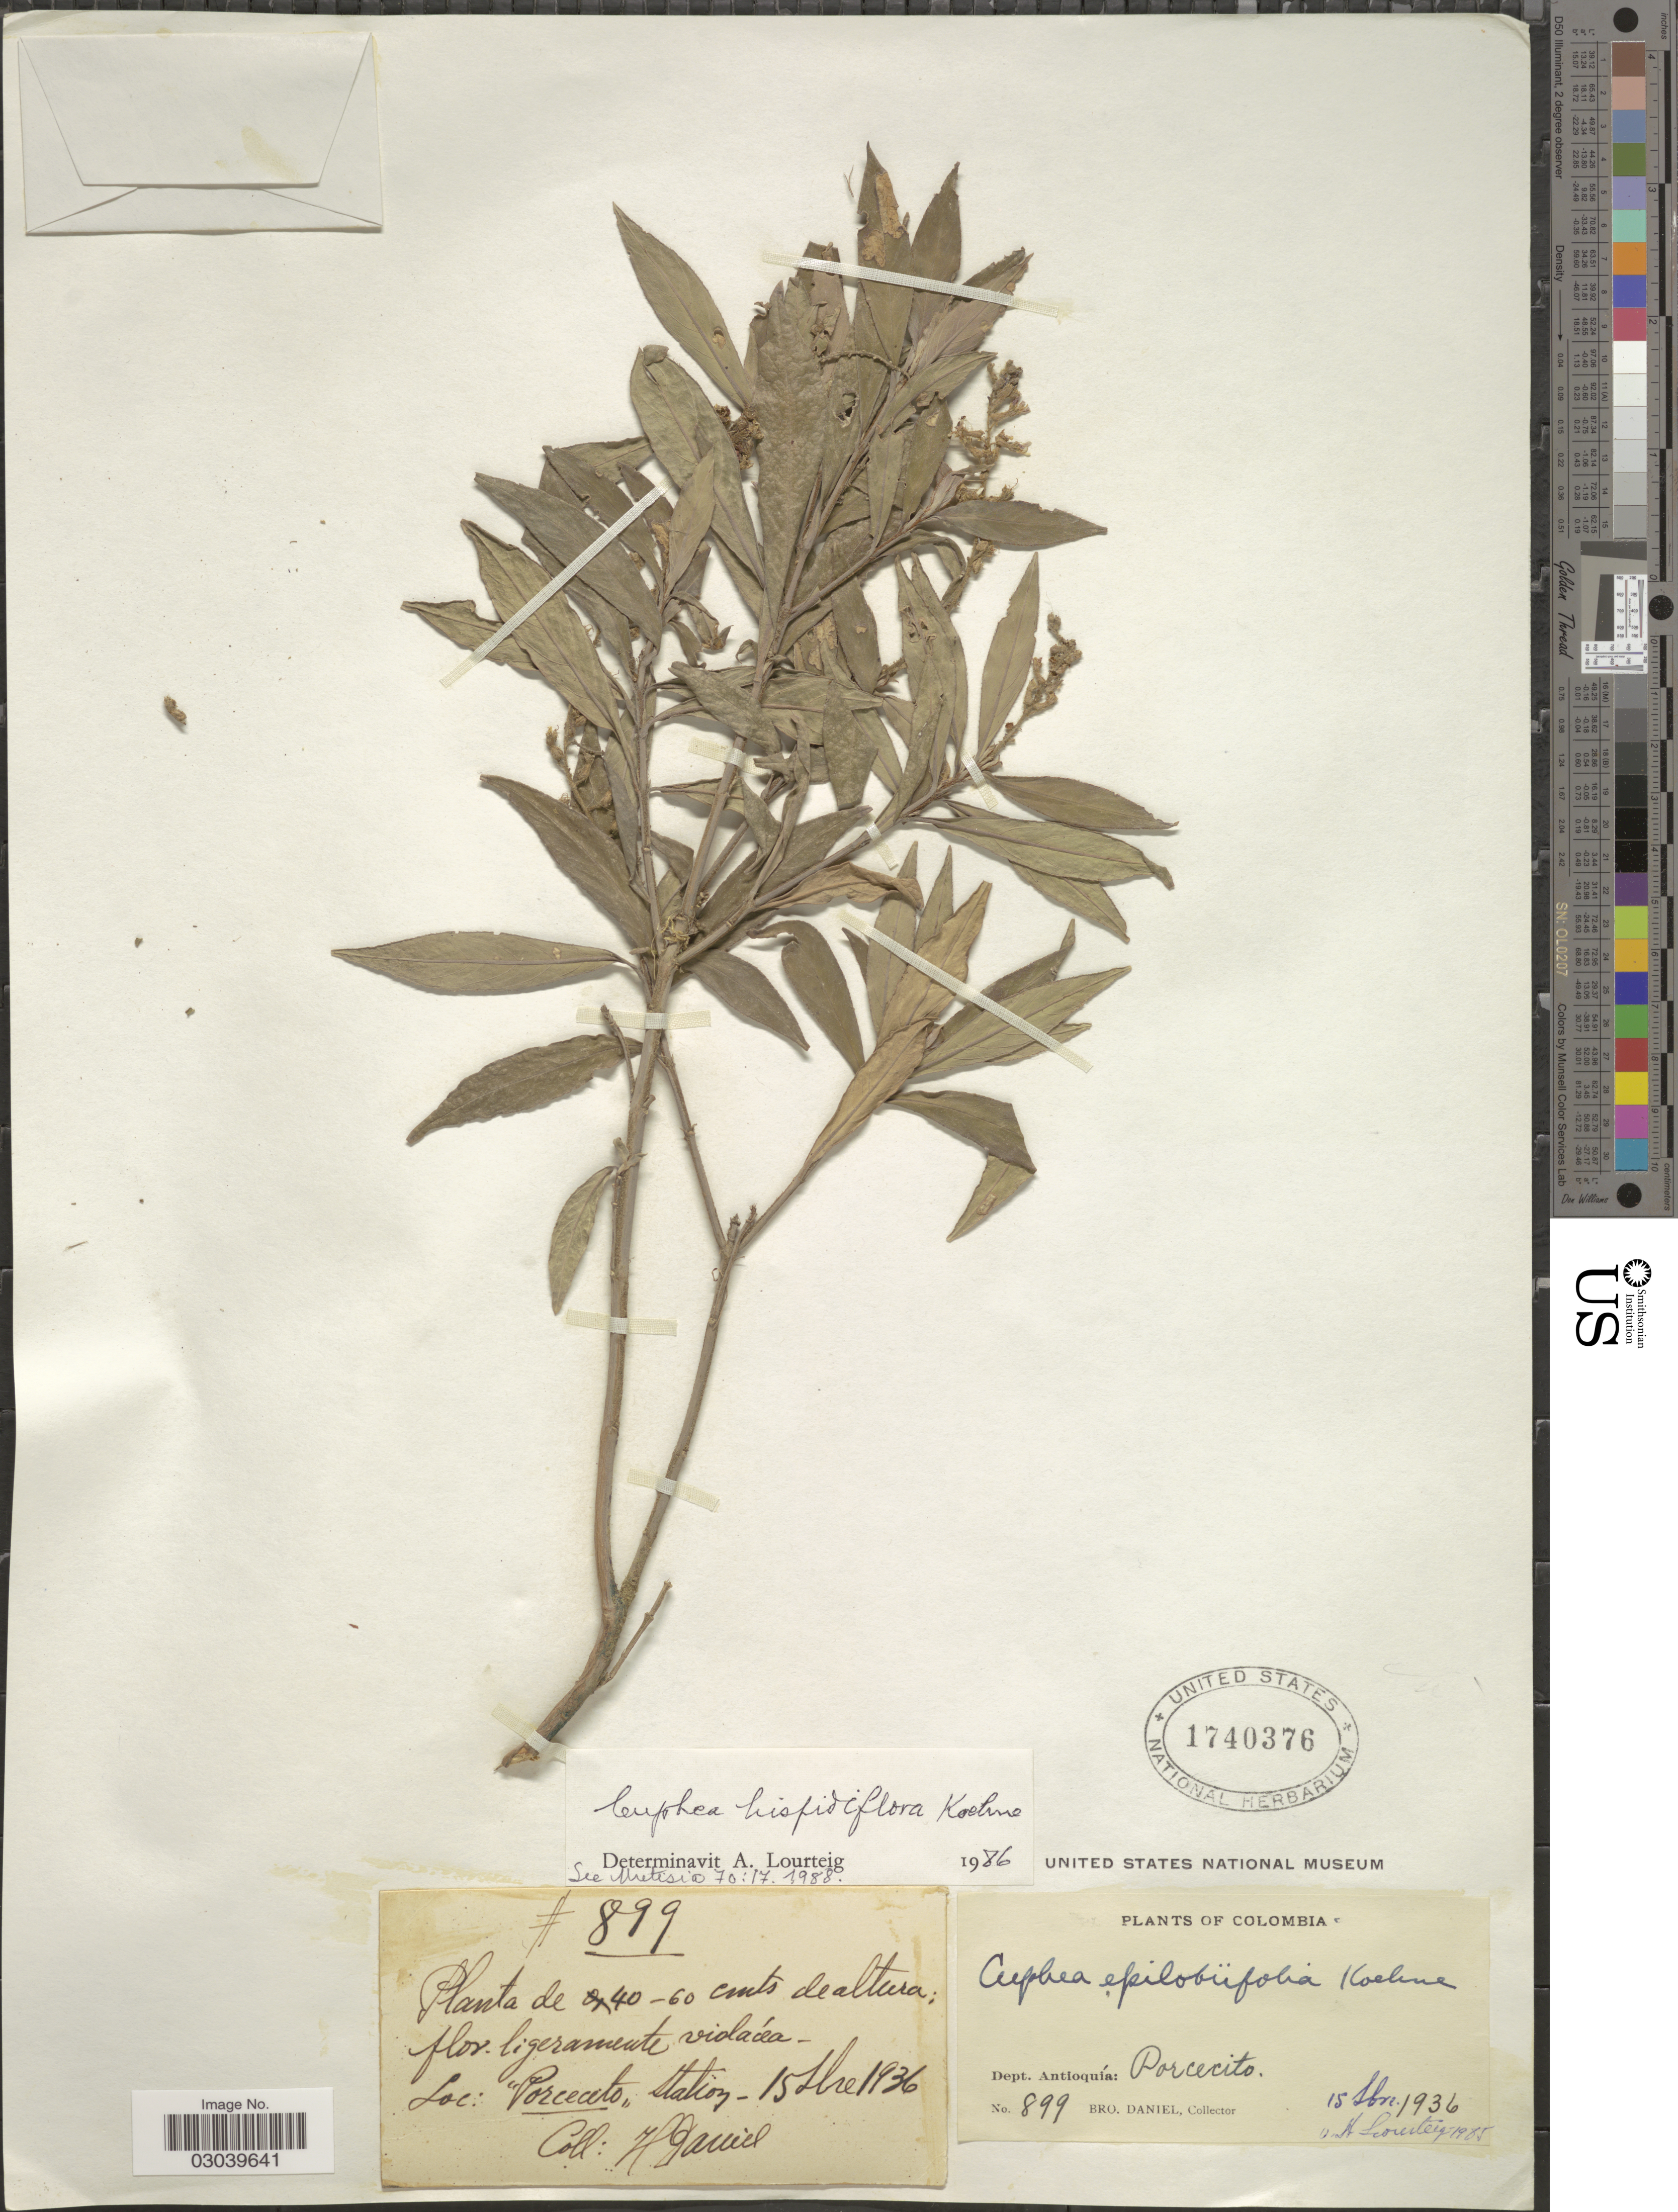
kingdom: Plantae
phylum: Tracheophyta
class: Magnoliopsida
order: Myrtales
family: Lythraceae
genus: Cuphea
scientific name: Cuphea hispidiflora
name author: Koehne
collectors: Bro. Daniel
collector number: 899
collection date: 1936-09-15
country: Colombia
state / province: Antioquia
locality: Dept. Antioquía: Porcecito Station.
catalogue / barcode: US 1740376